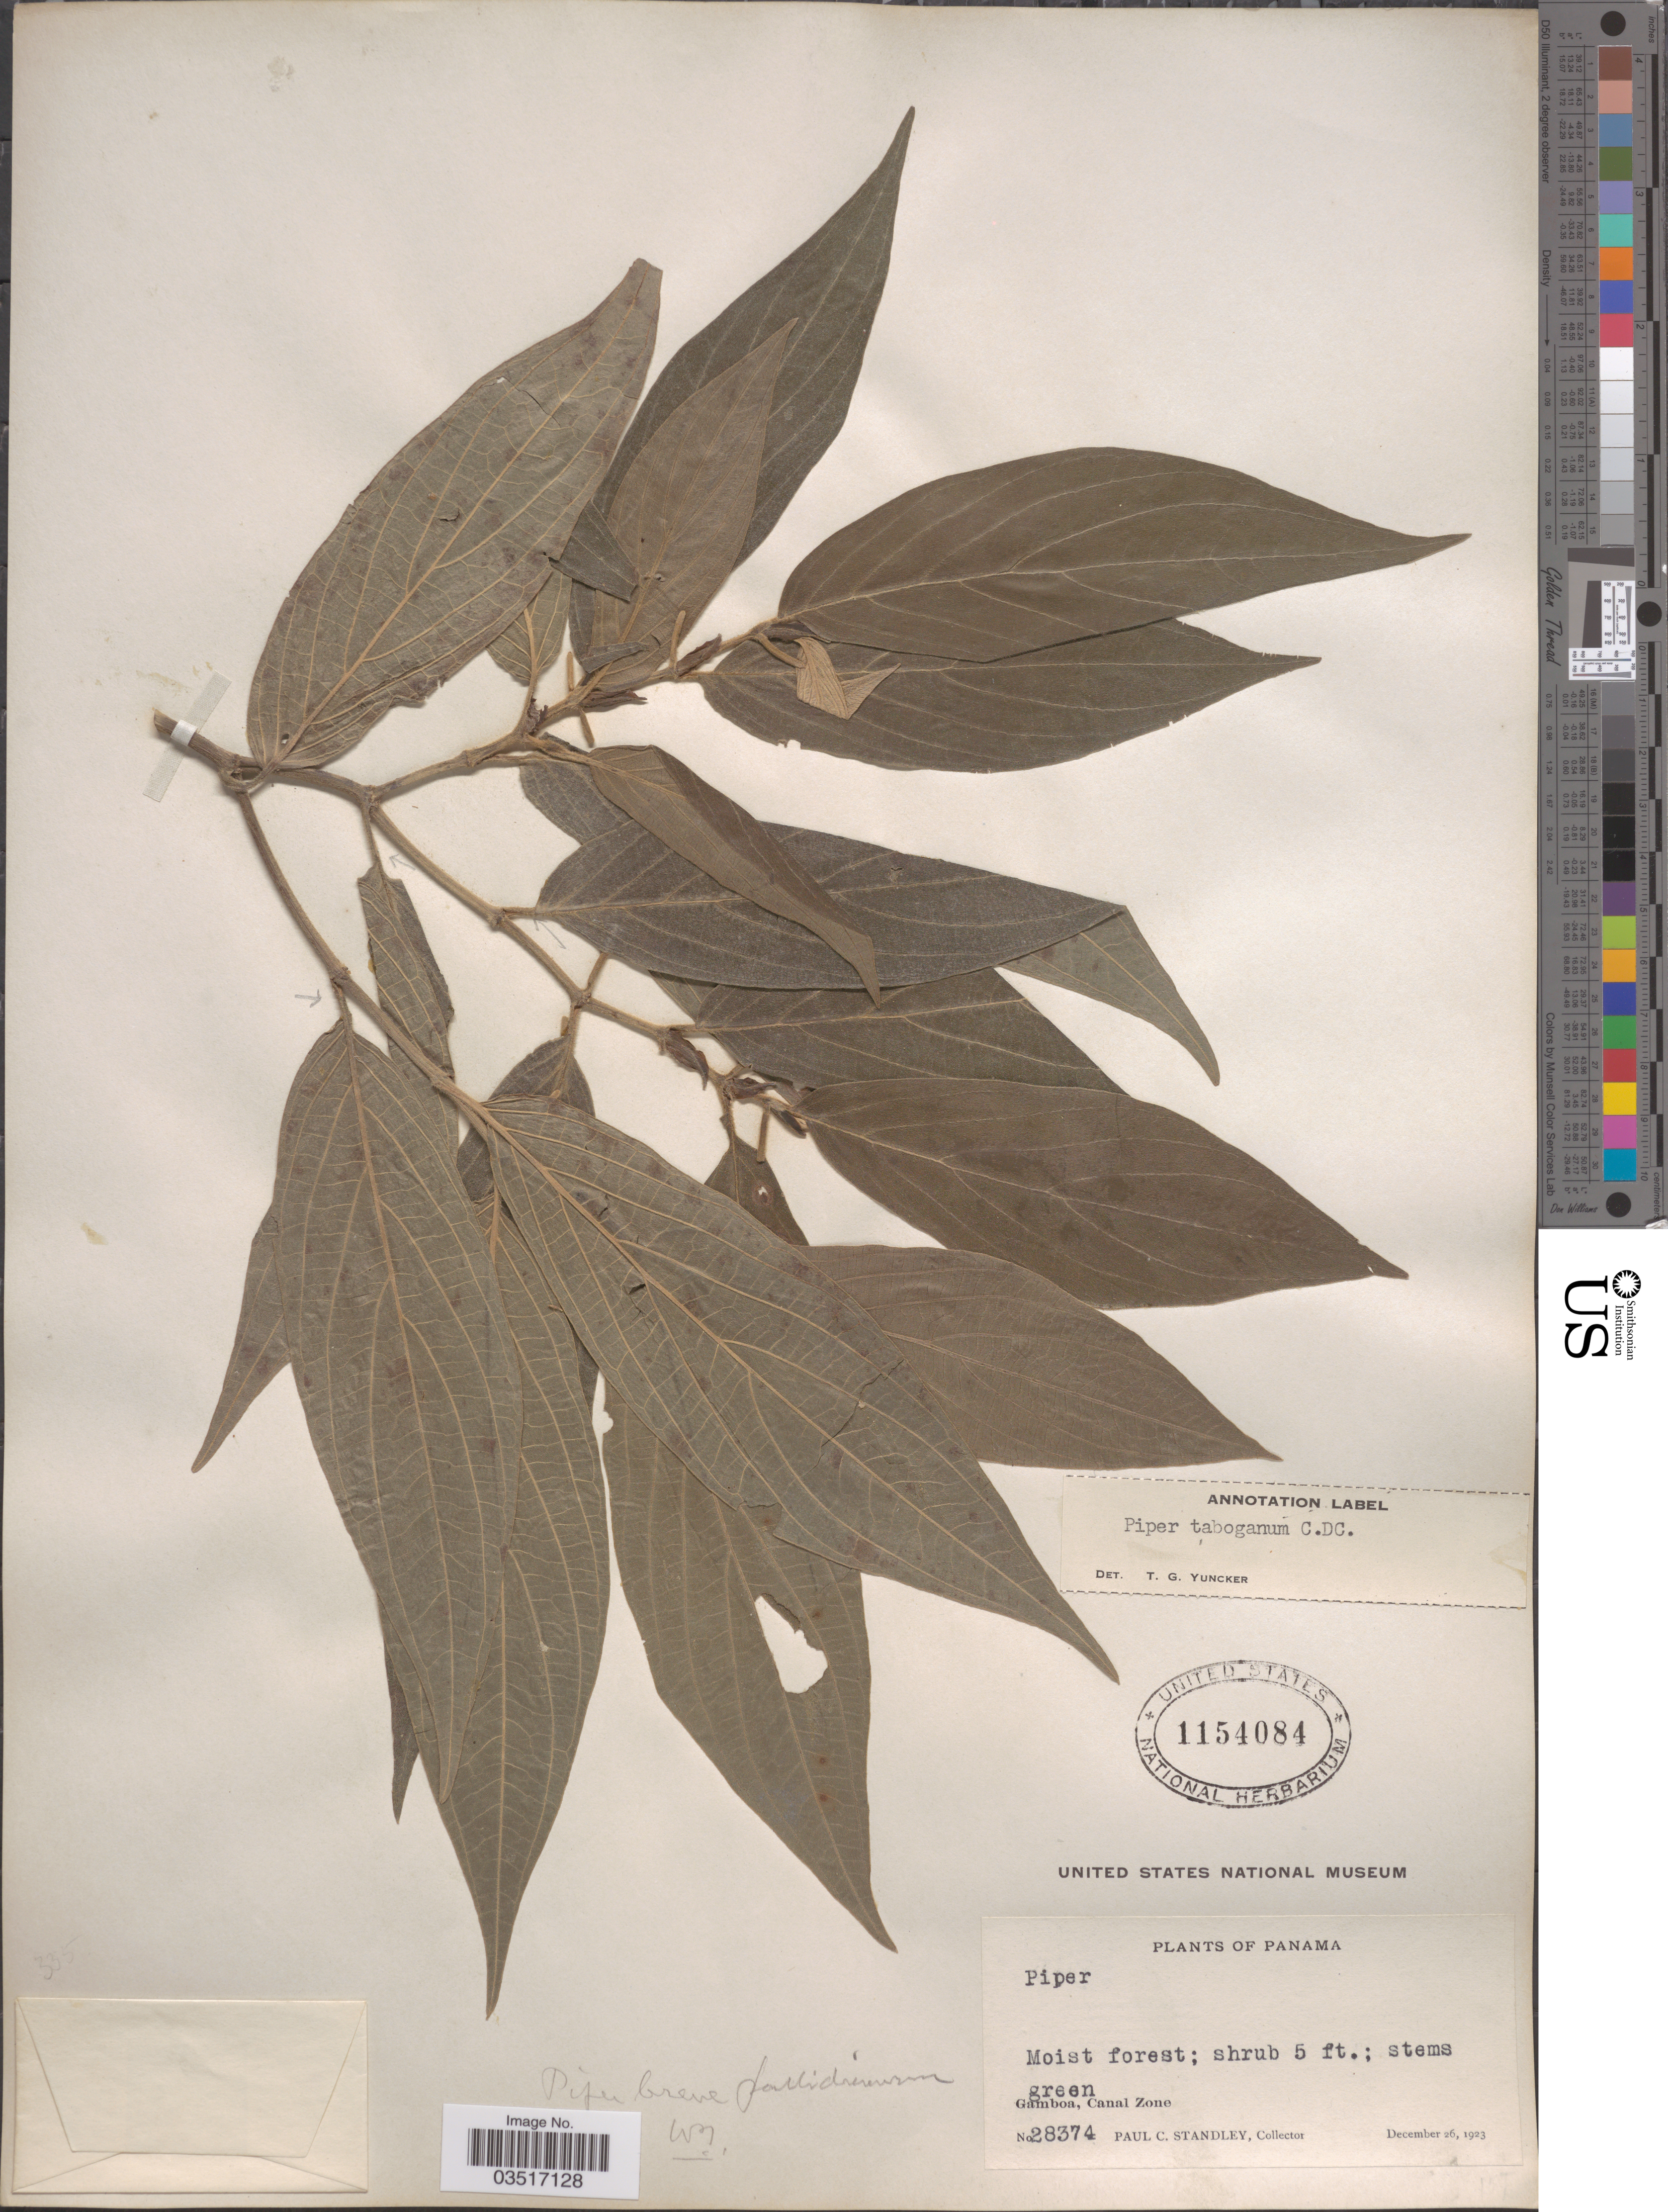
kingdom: Plantae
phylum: Tracheophyta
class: Magnoliopsida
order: Piperales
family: Piperaceae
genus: Piper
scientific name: Piper taboganum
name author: C. DC.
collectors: P. C. Standley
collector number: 28374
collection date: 1923-12-26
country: Panama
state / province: Colón / Panamá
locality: Gamboa, Canal Zone.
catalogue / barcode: US 1154084